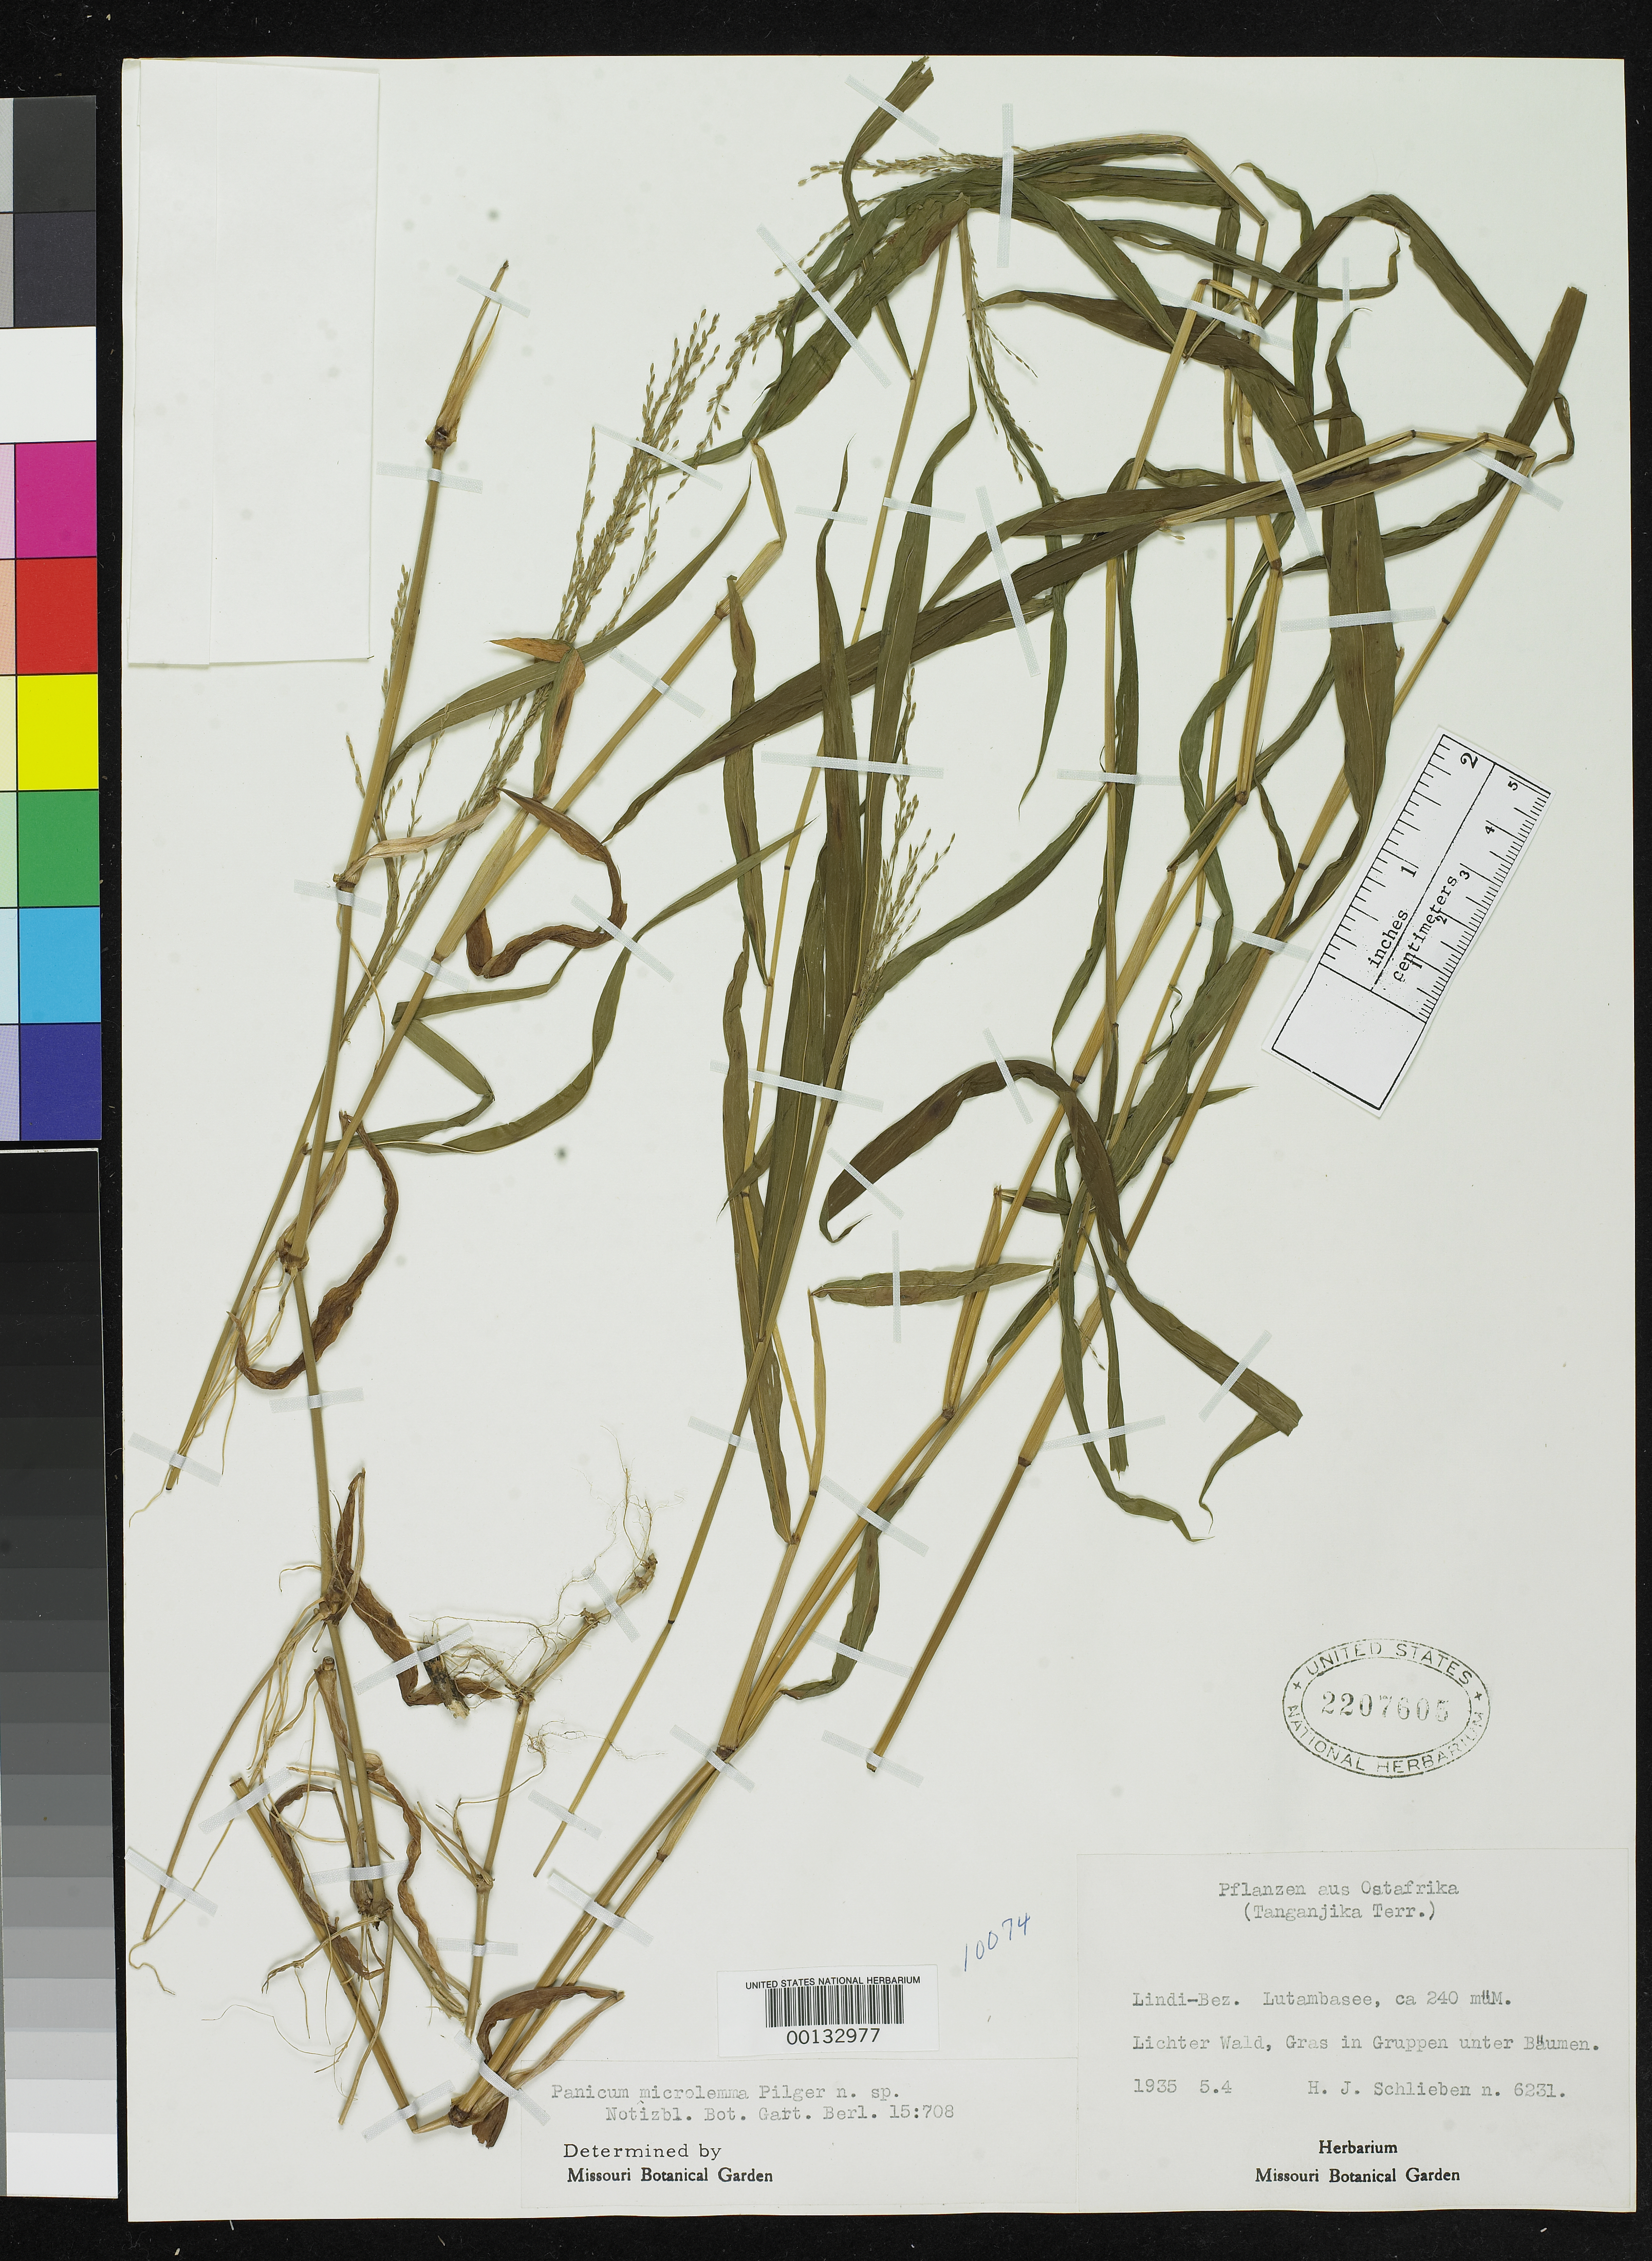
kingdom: Plantae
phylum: Tracheophyta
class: Liliopsida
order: Poales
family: Poaceae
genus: Panicum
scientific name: Panicum microlemma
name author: Pilg.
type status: Isotype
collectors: H. J. Schlieben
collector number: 6231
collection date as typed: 05 Apr 1935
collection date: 1935-04-05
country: Congo, Democratic Republic of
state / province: Haut-Katanga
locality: Lindi-bez, Lubum-basiti.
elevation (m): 240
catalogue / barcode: US 2207605